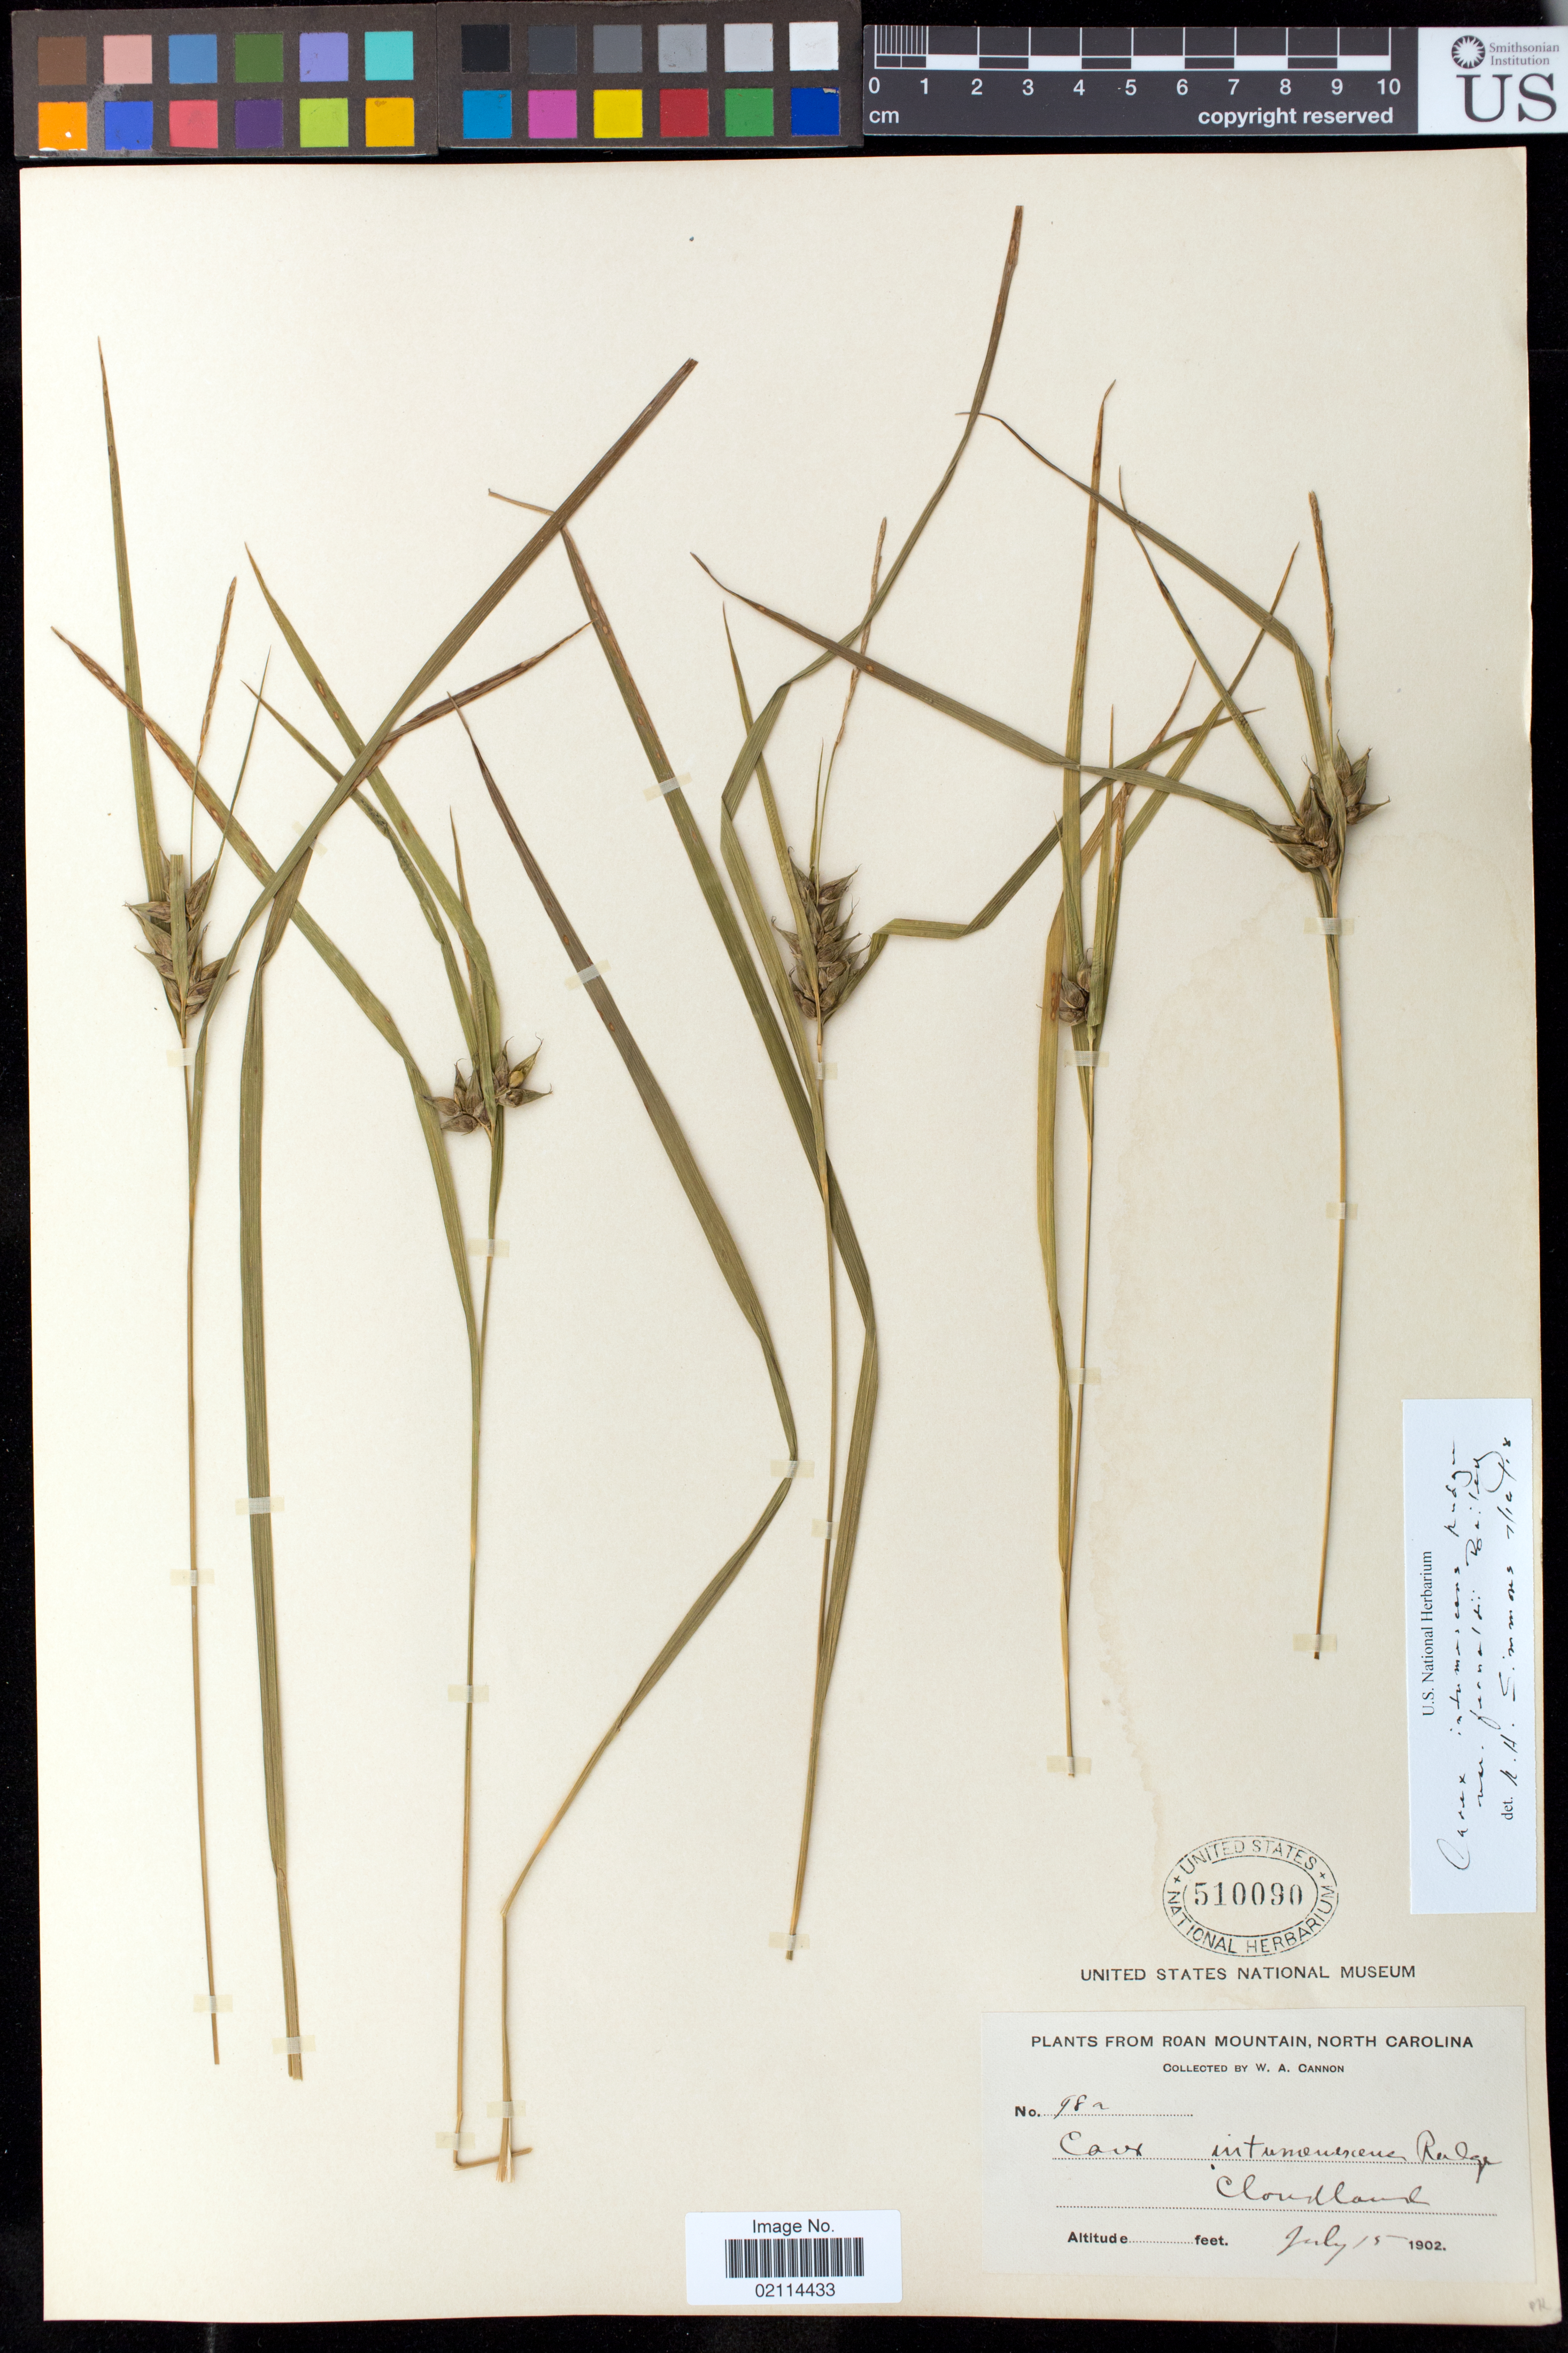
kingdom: Plantae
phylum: Tracheophyta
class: Liliopsida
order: Poales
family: Cyperaceae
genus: Carex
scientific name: Carex intumescens var. fernaldii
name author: L.H. Bailey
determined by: Simmons, R. H., (UNITED STATES)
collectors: W. Cannon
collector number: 98a*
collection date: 1902-07-15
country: United States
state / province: North Carolina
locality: Roan Mountain, Cloudland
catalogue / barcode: US 510090